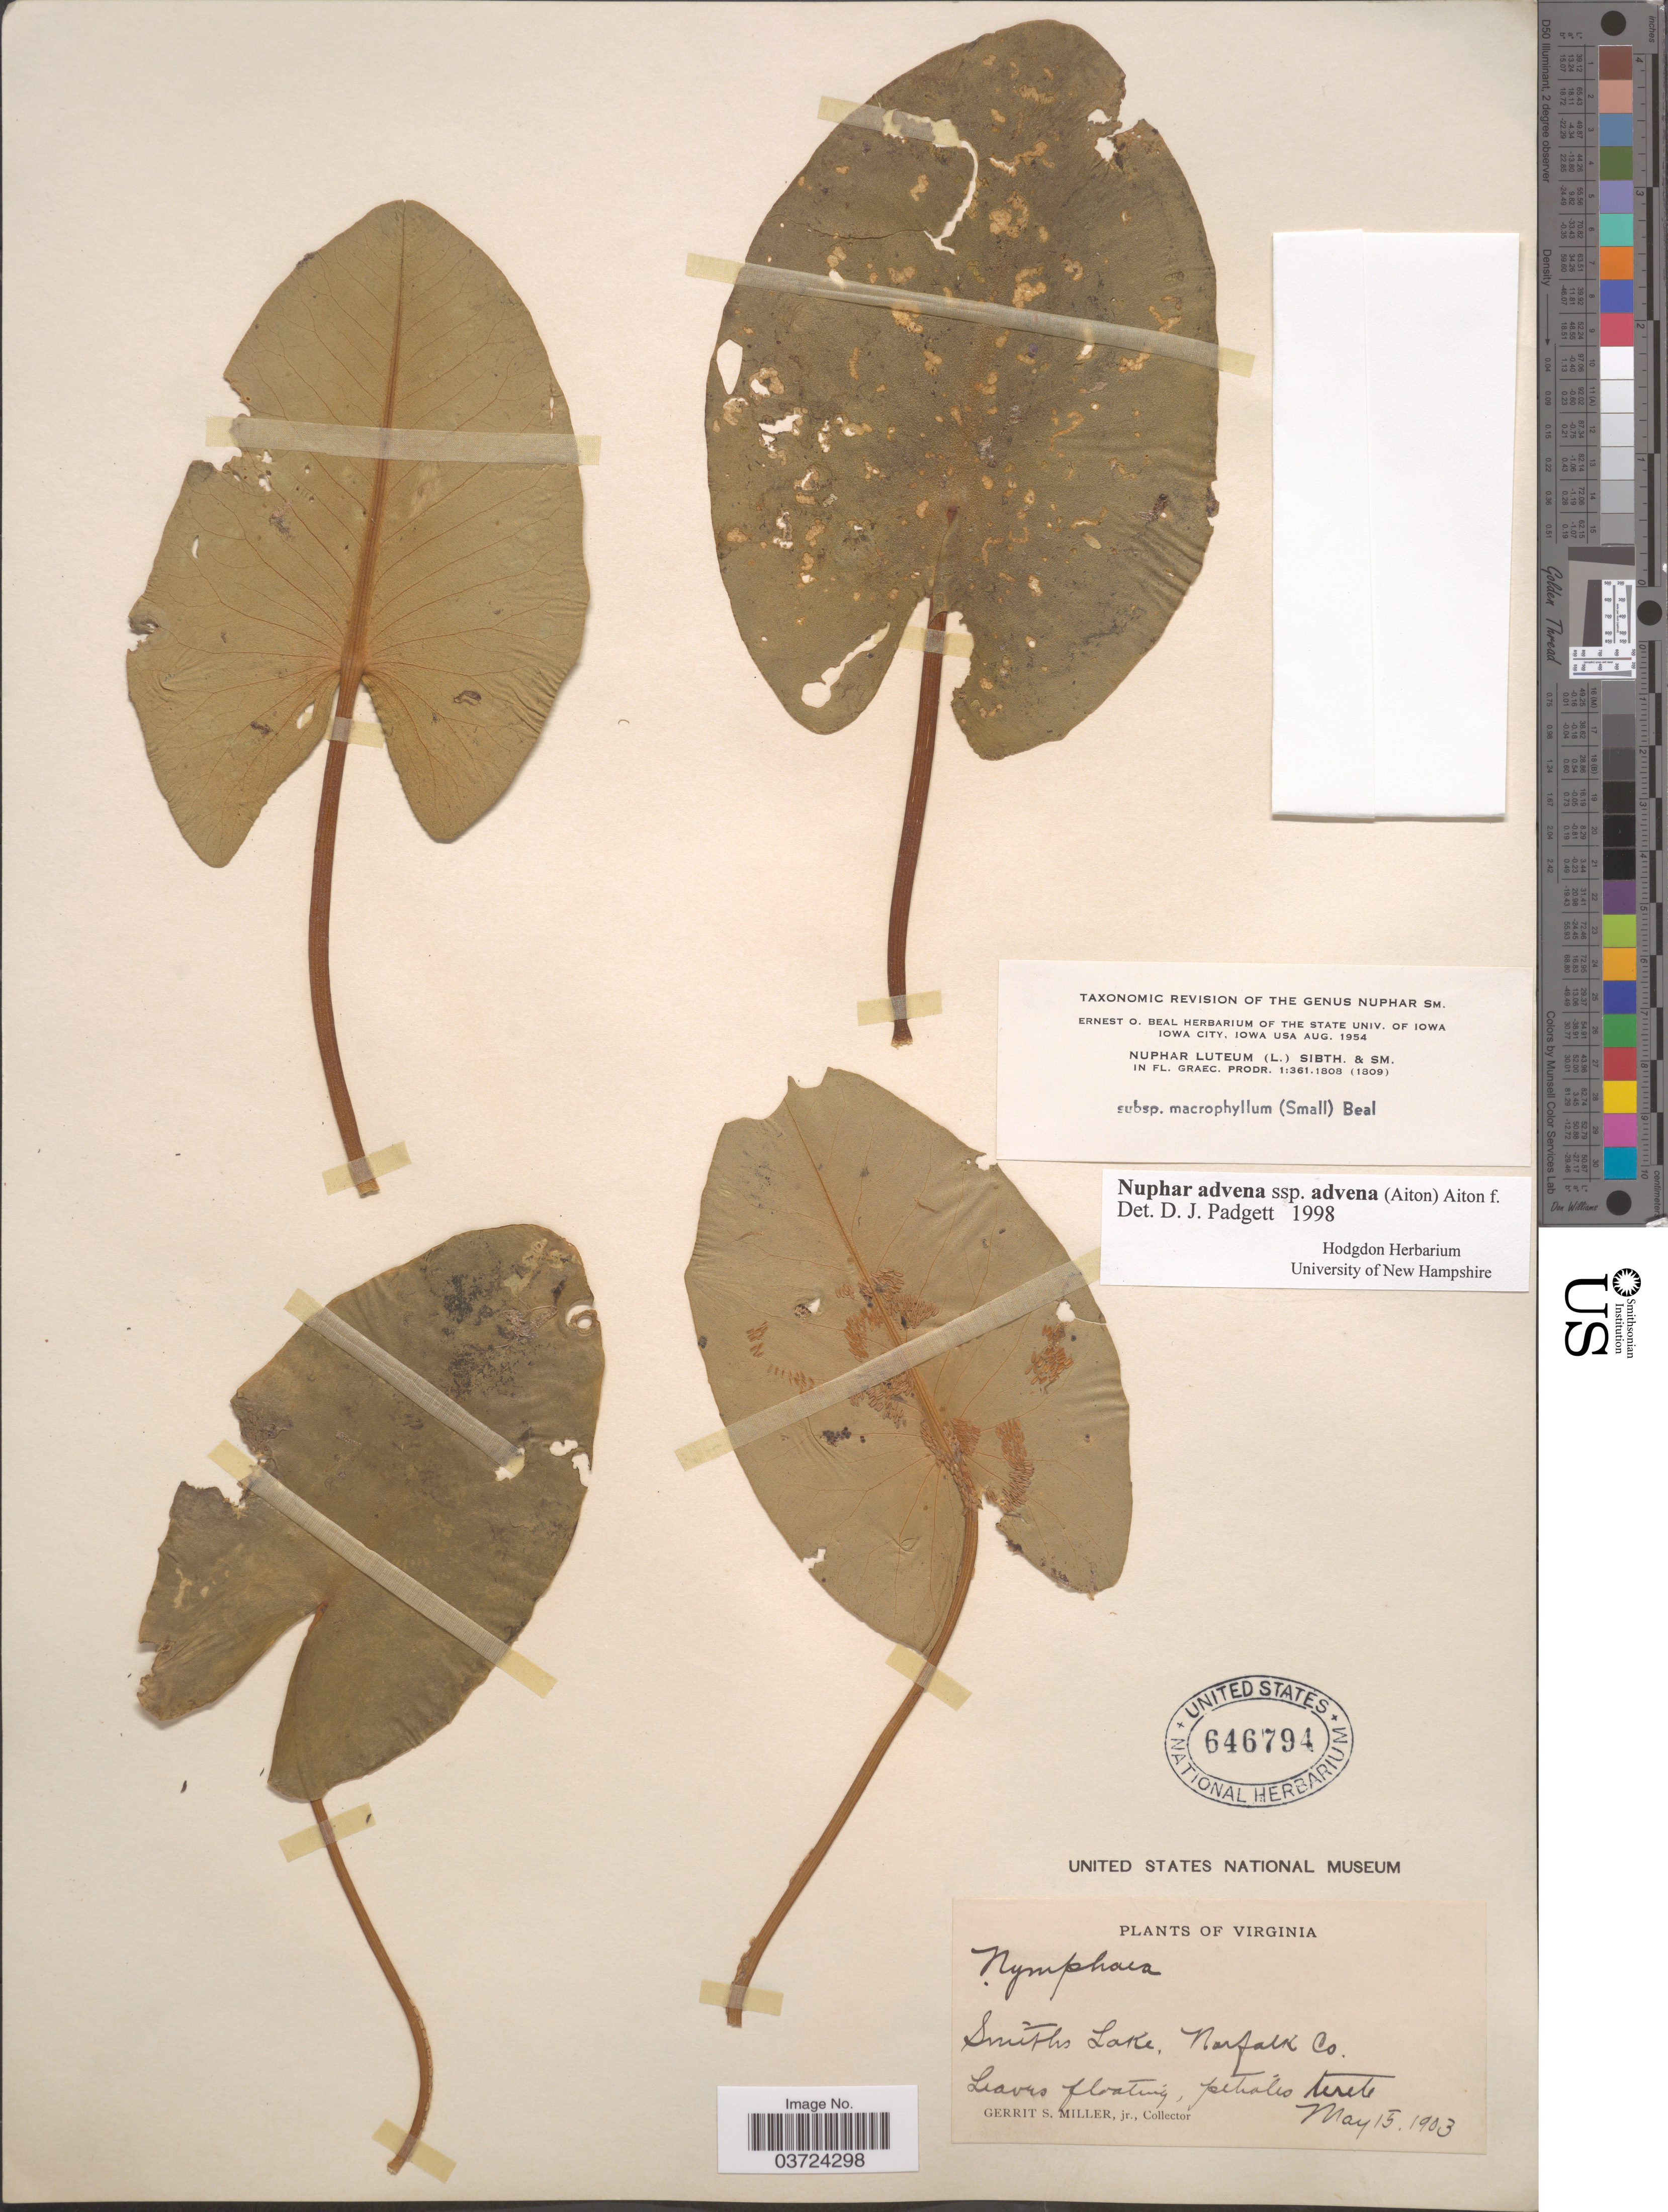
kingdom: Plantae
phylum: Tracheophyta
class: Magnoliopsida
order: Nymphaeales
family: Nymphaeaceae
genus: Nuphar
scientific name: Nuphar advena subsp. advena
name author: (Aiton) W.T. Aiton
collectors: G. S. Miller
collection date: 1903-05-15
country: United States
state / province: Virginia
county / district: City of Norfolk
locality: Smiths Lake, Norfolk Co.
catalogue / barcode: US 646794